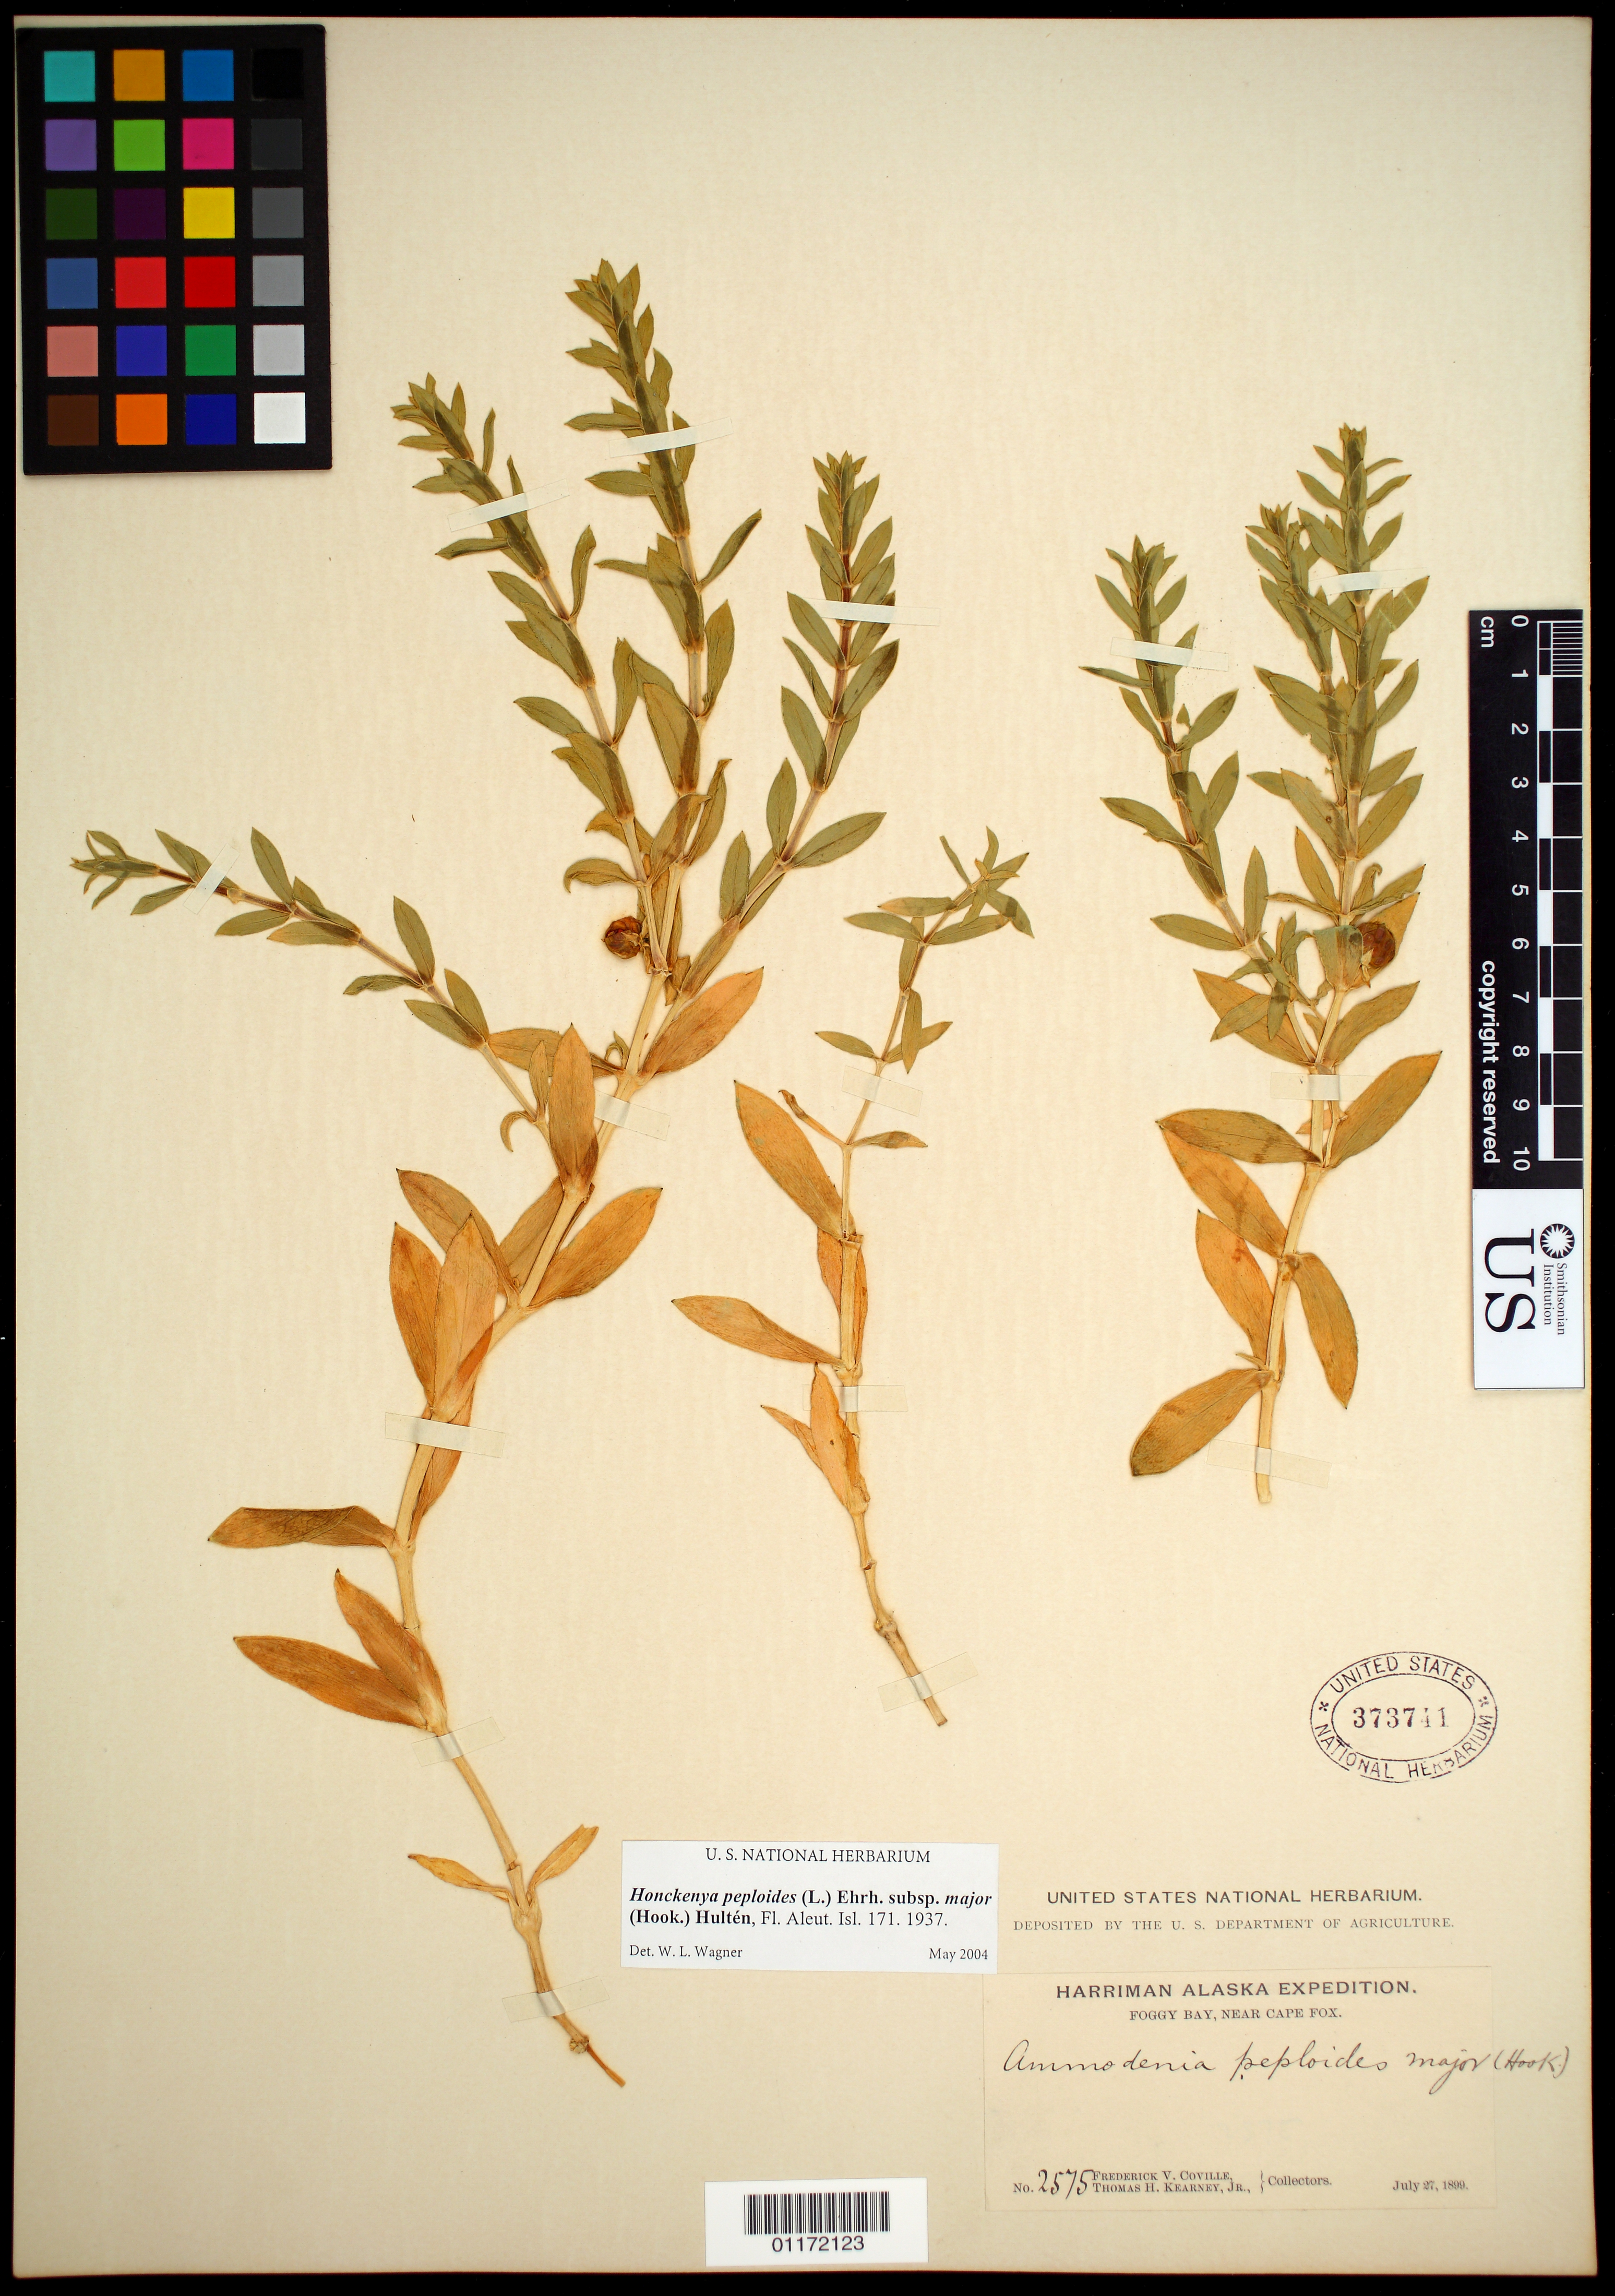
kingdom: Plantae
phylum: Tracheophyta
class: Magnoliopsida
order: Caryophyllales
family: Caryophyllaceae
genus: Honckenya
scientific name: Honckenya peploides subsp. major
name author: (Hook.) Hultén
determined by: Wagner, W. L., (BOT), Smithsonian Institution - National Museum of Natural History (UNITED STATES)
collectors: F. V. Coville & T. H. Kearney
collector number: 2575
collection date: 1899-07-27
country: United States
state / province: Alaska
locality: Foggy Bay, near Cape Fox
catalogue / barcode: US 373741